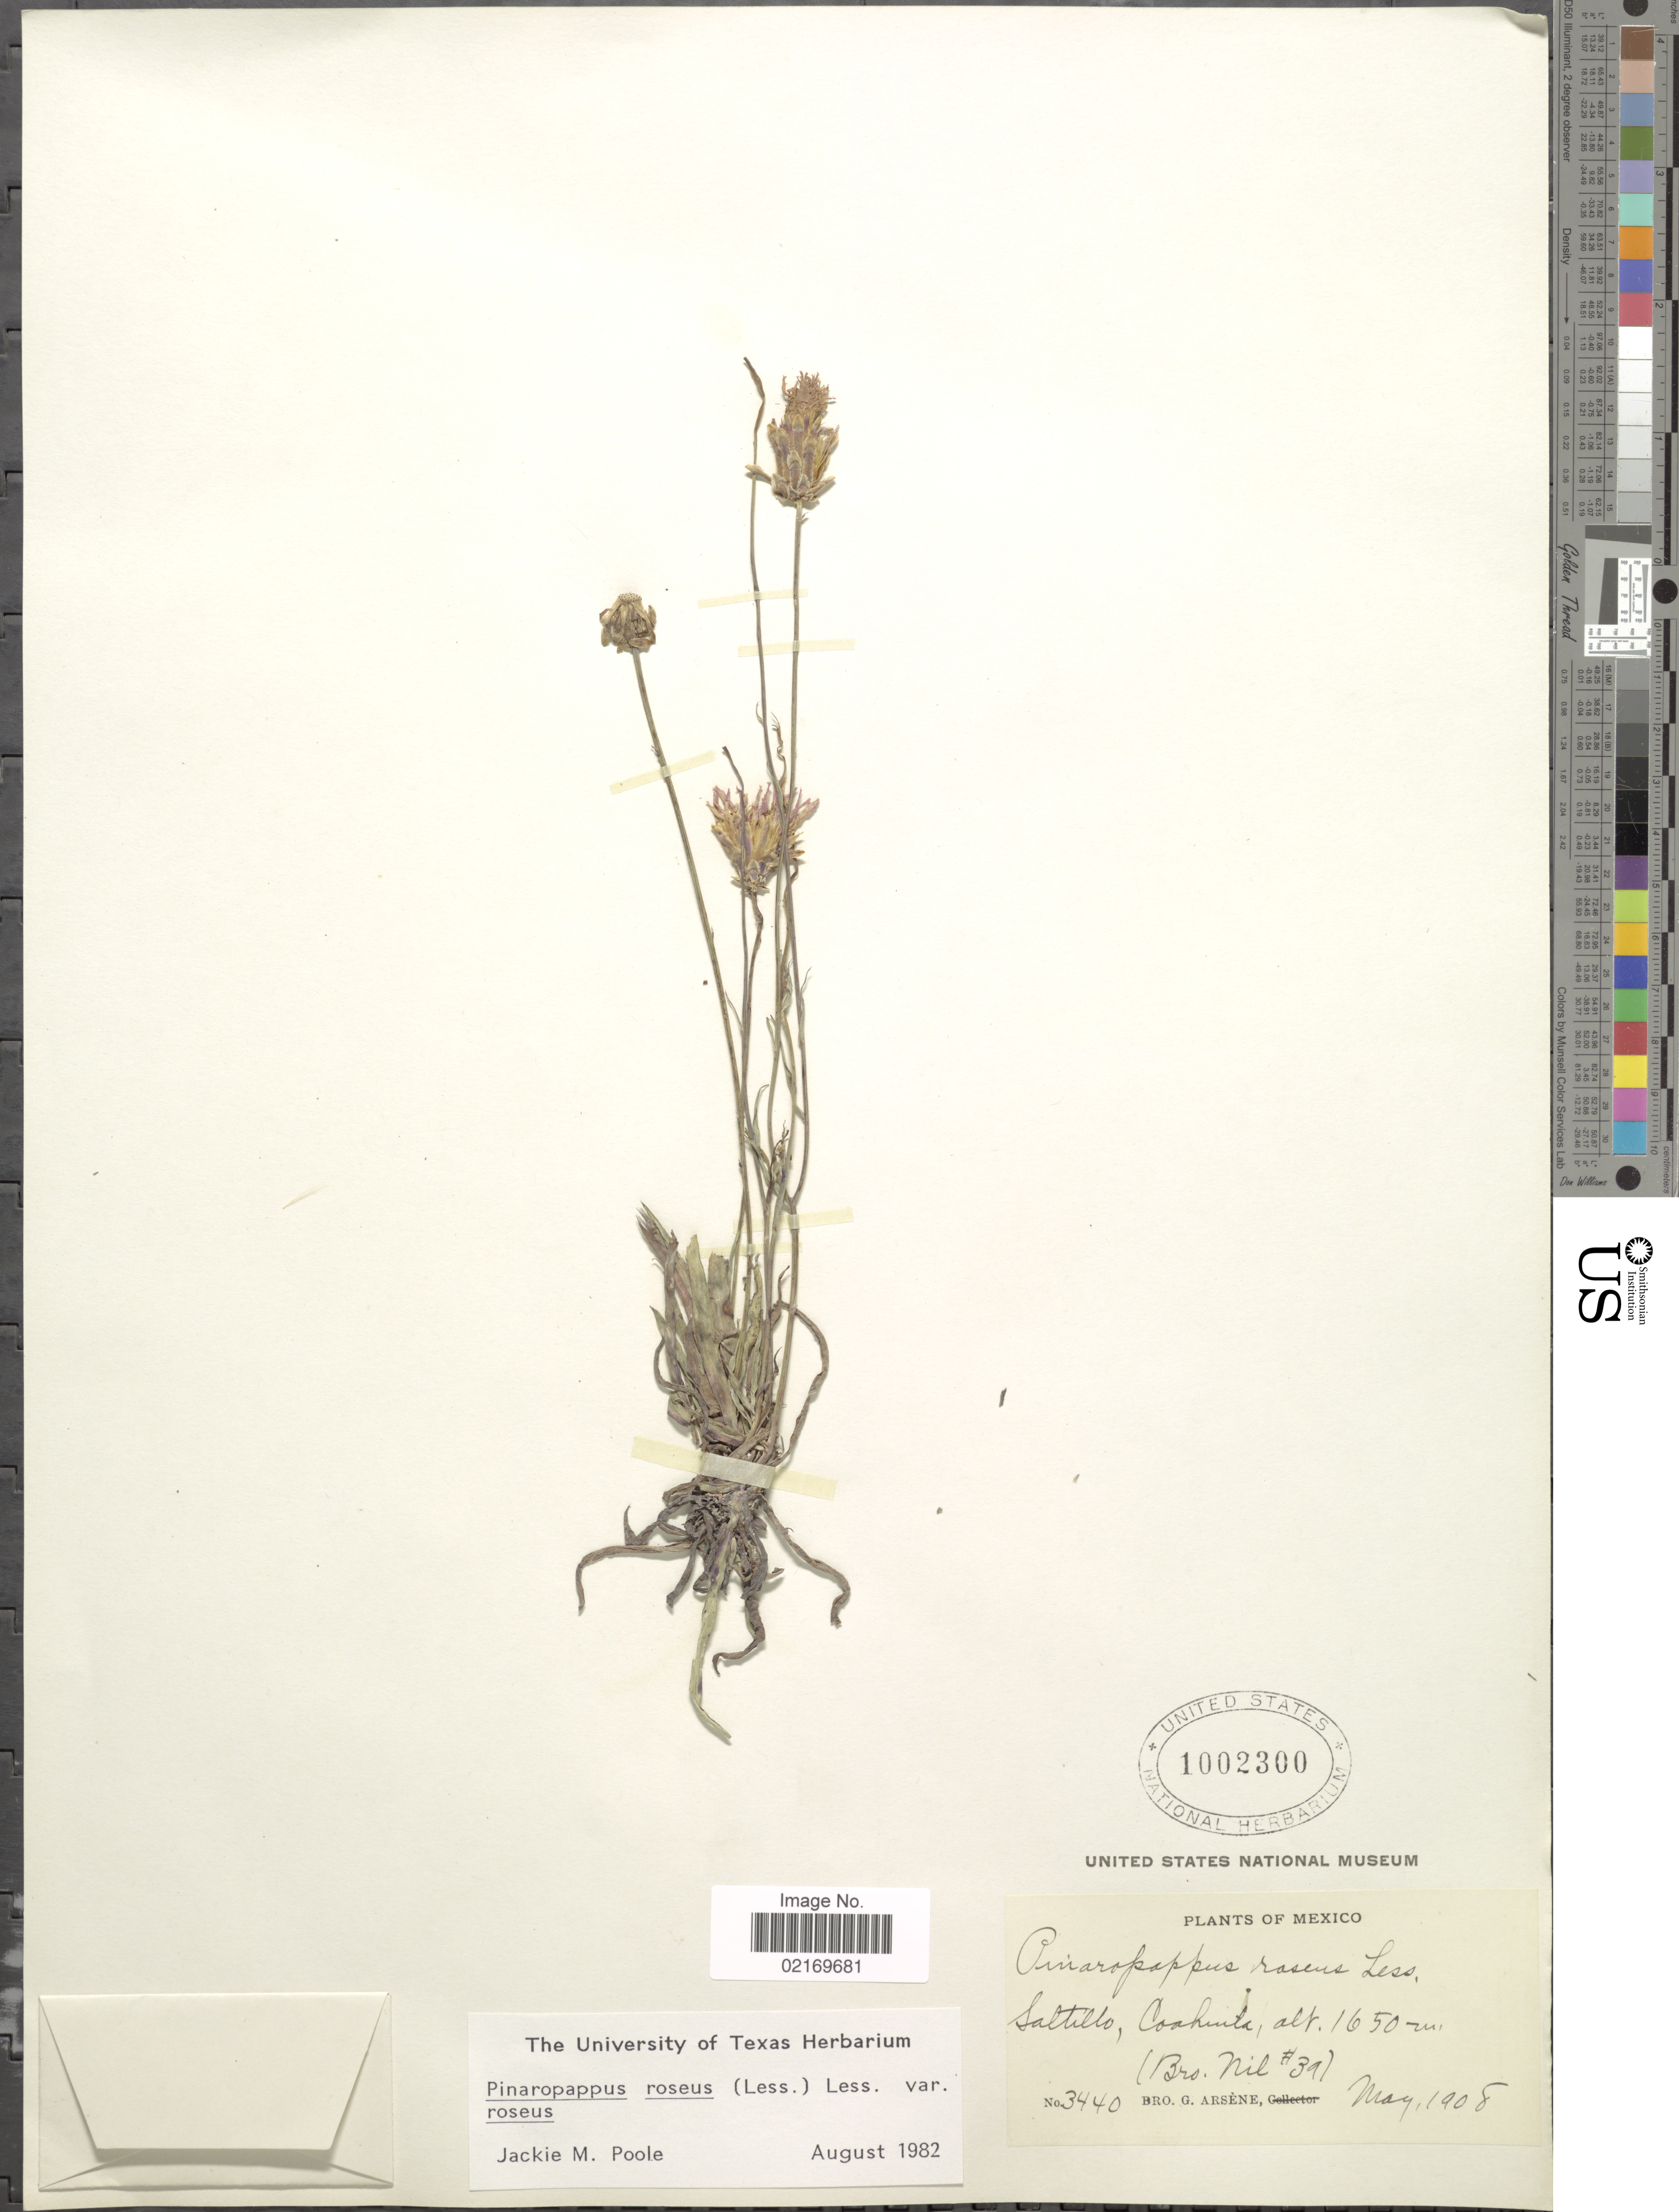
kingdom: Plantae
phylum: Tracheophyta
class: Magnoliopsida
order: Asterales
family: Asteraceae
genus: Pinaropappus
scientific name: Pinaropappus roseus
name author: Less.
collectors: Bro. Nil & Bro. G. Arsène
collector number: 39/3440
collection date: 1908-05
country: Mexico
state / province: Coahuila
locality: Saltillo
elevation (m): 1650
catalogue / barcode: US 1002300